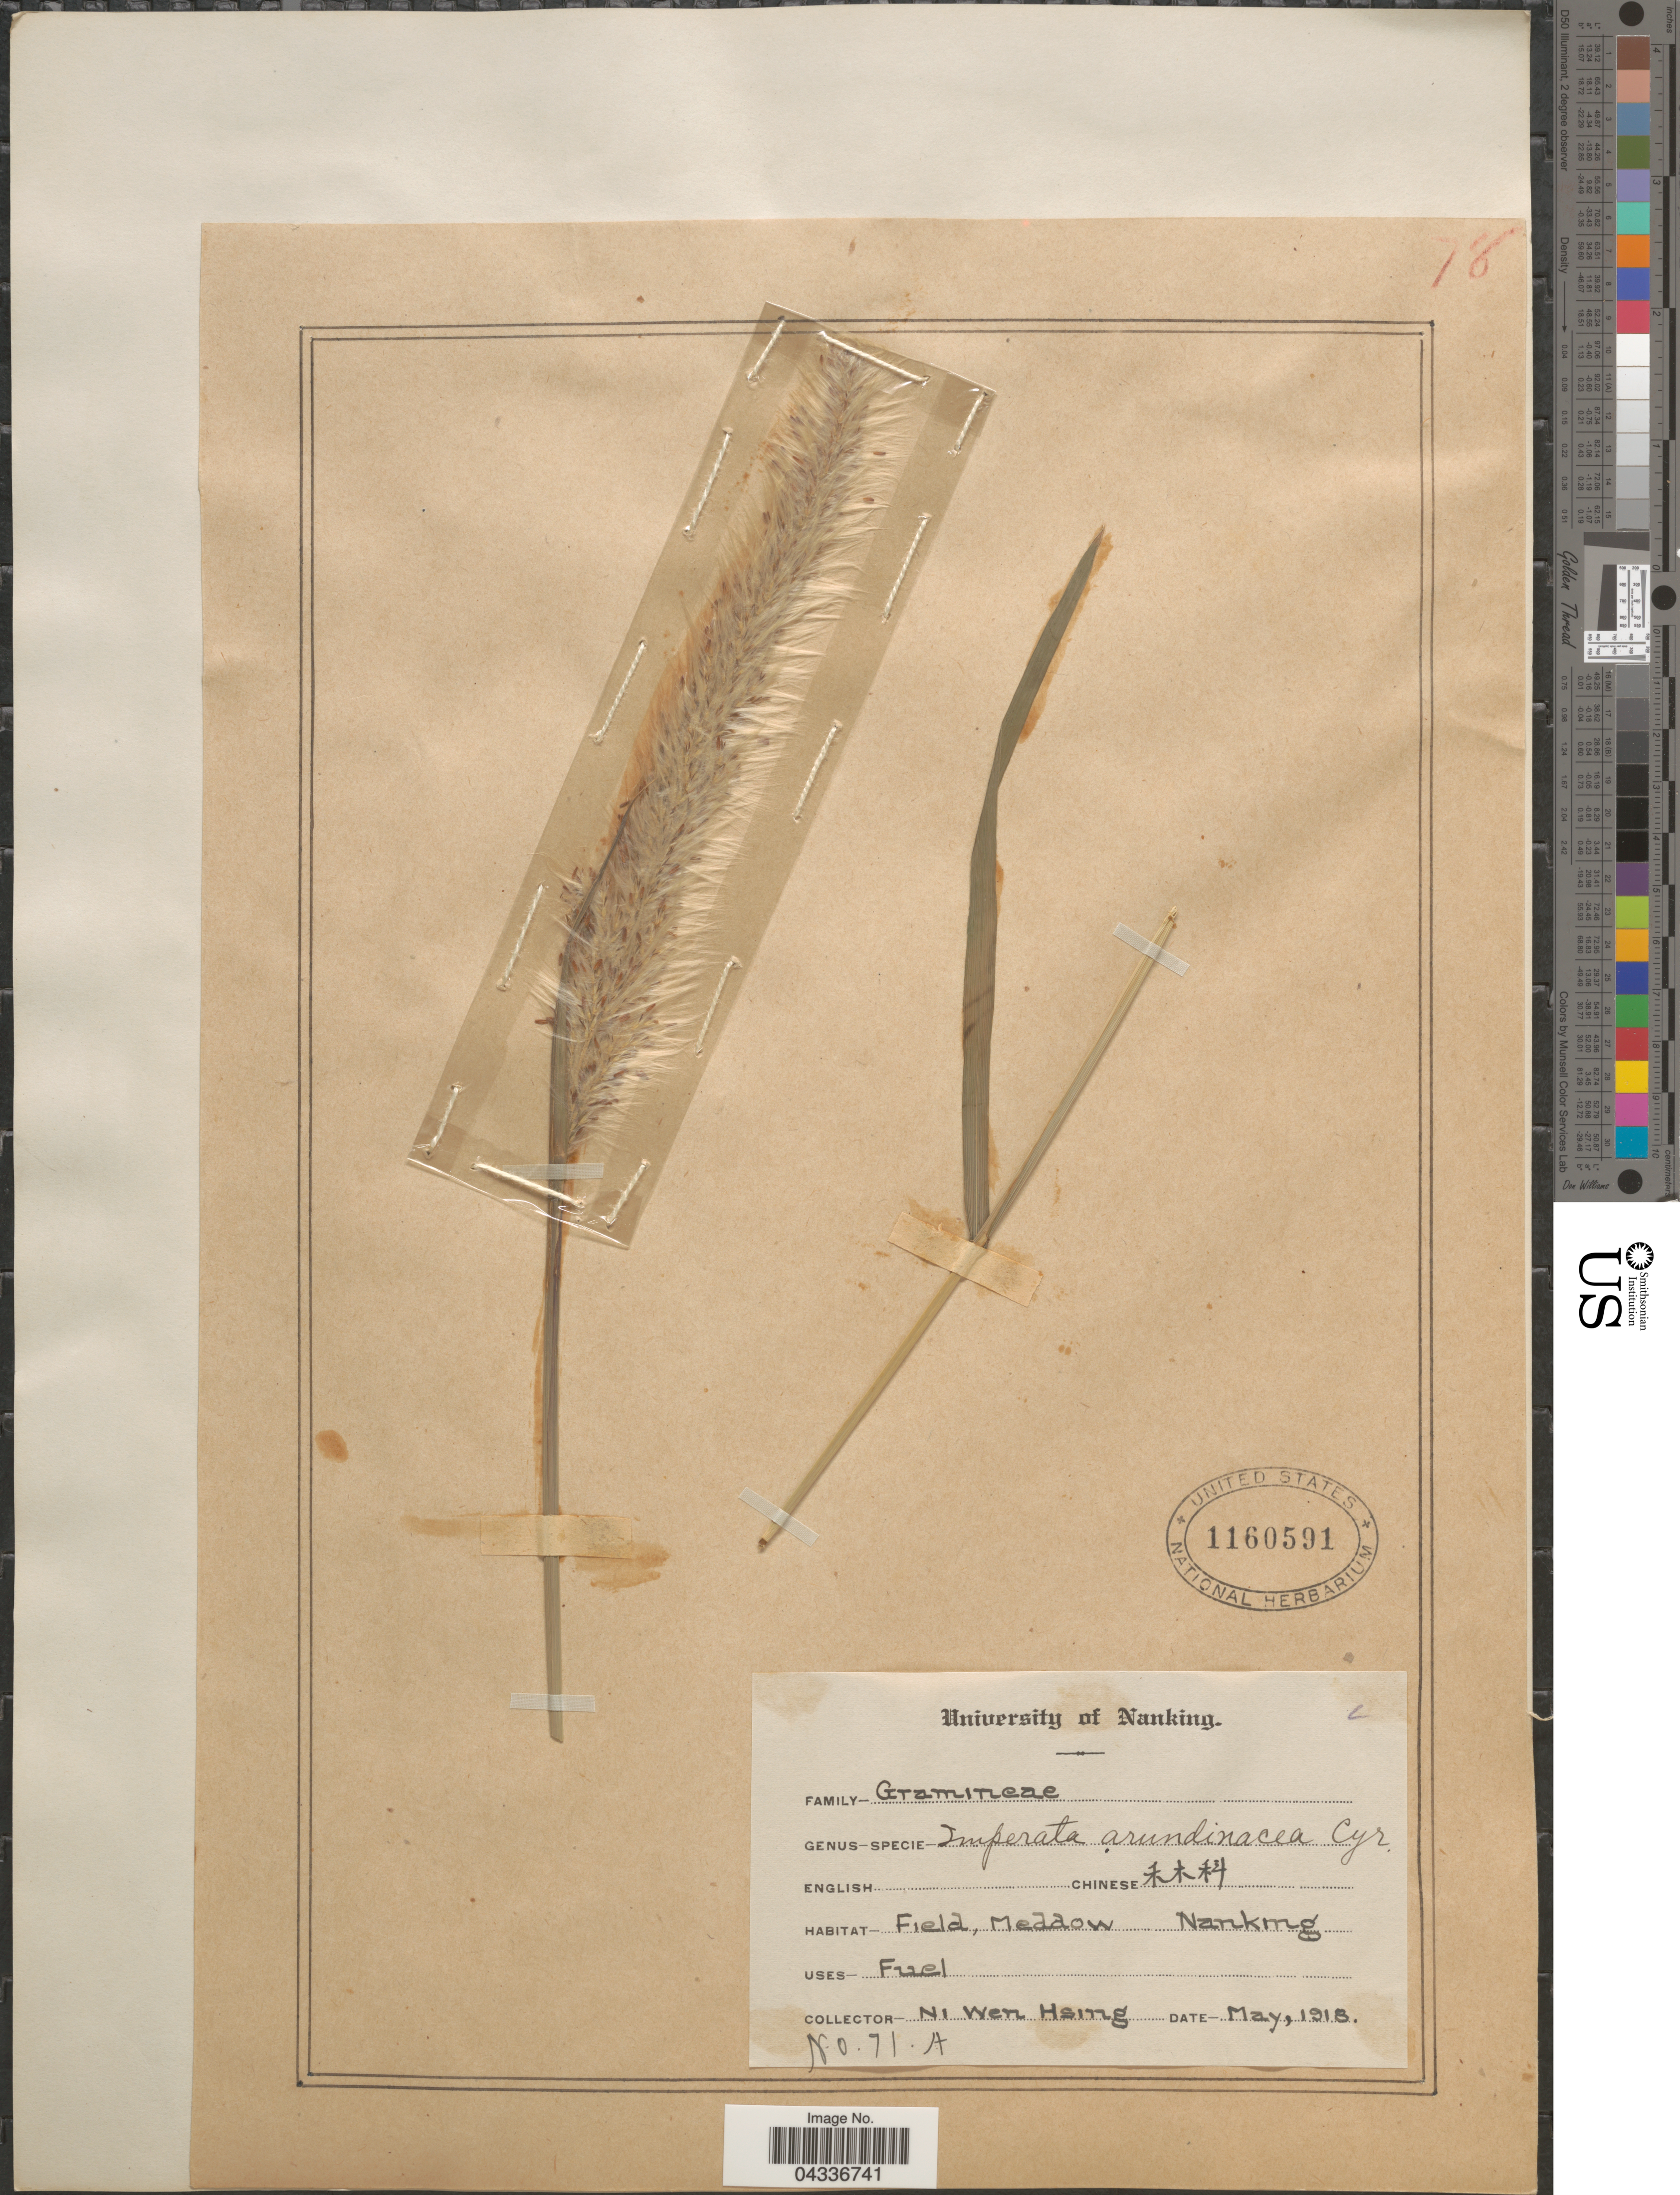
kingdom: Plantae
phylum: Tracheophyta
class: Liliopsida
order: Poales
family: Poaceae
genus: Imperata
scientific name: Imperata cylindrica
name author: (L.) P. Beauv.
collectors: N. Wen Hsing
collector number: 71A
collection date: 1918-05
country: China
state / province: Jiangsu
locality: Nanking.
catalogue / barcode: US 1160591